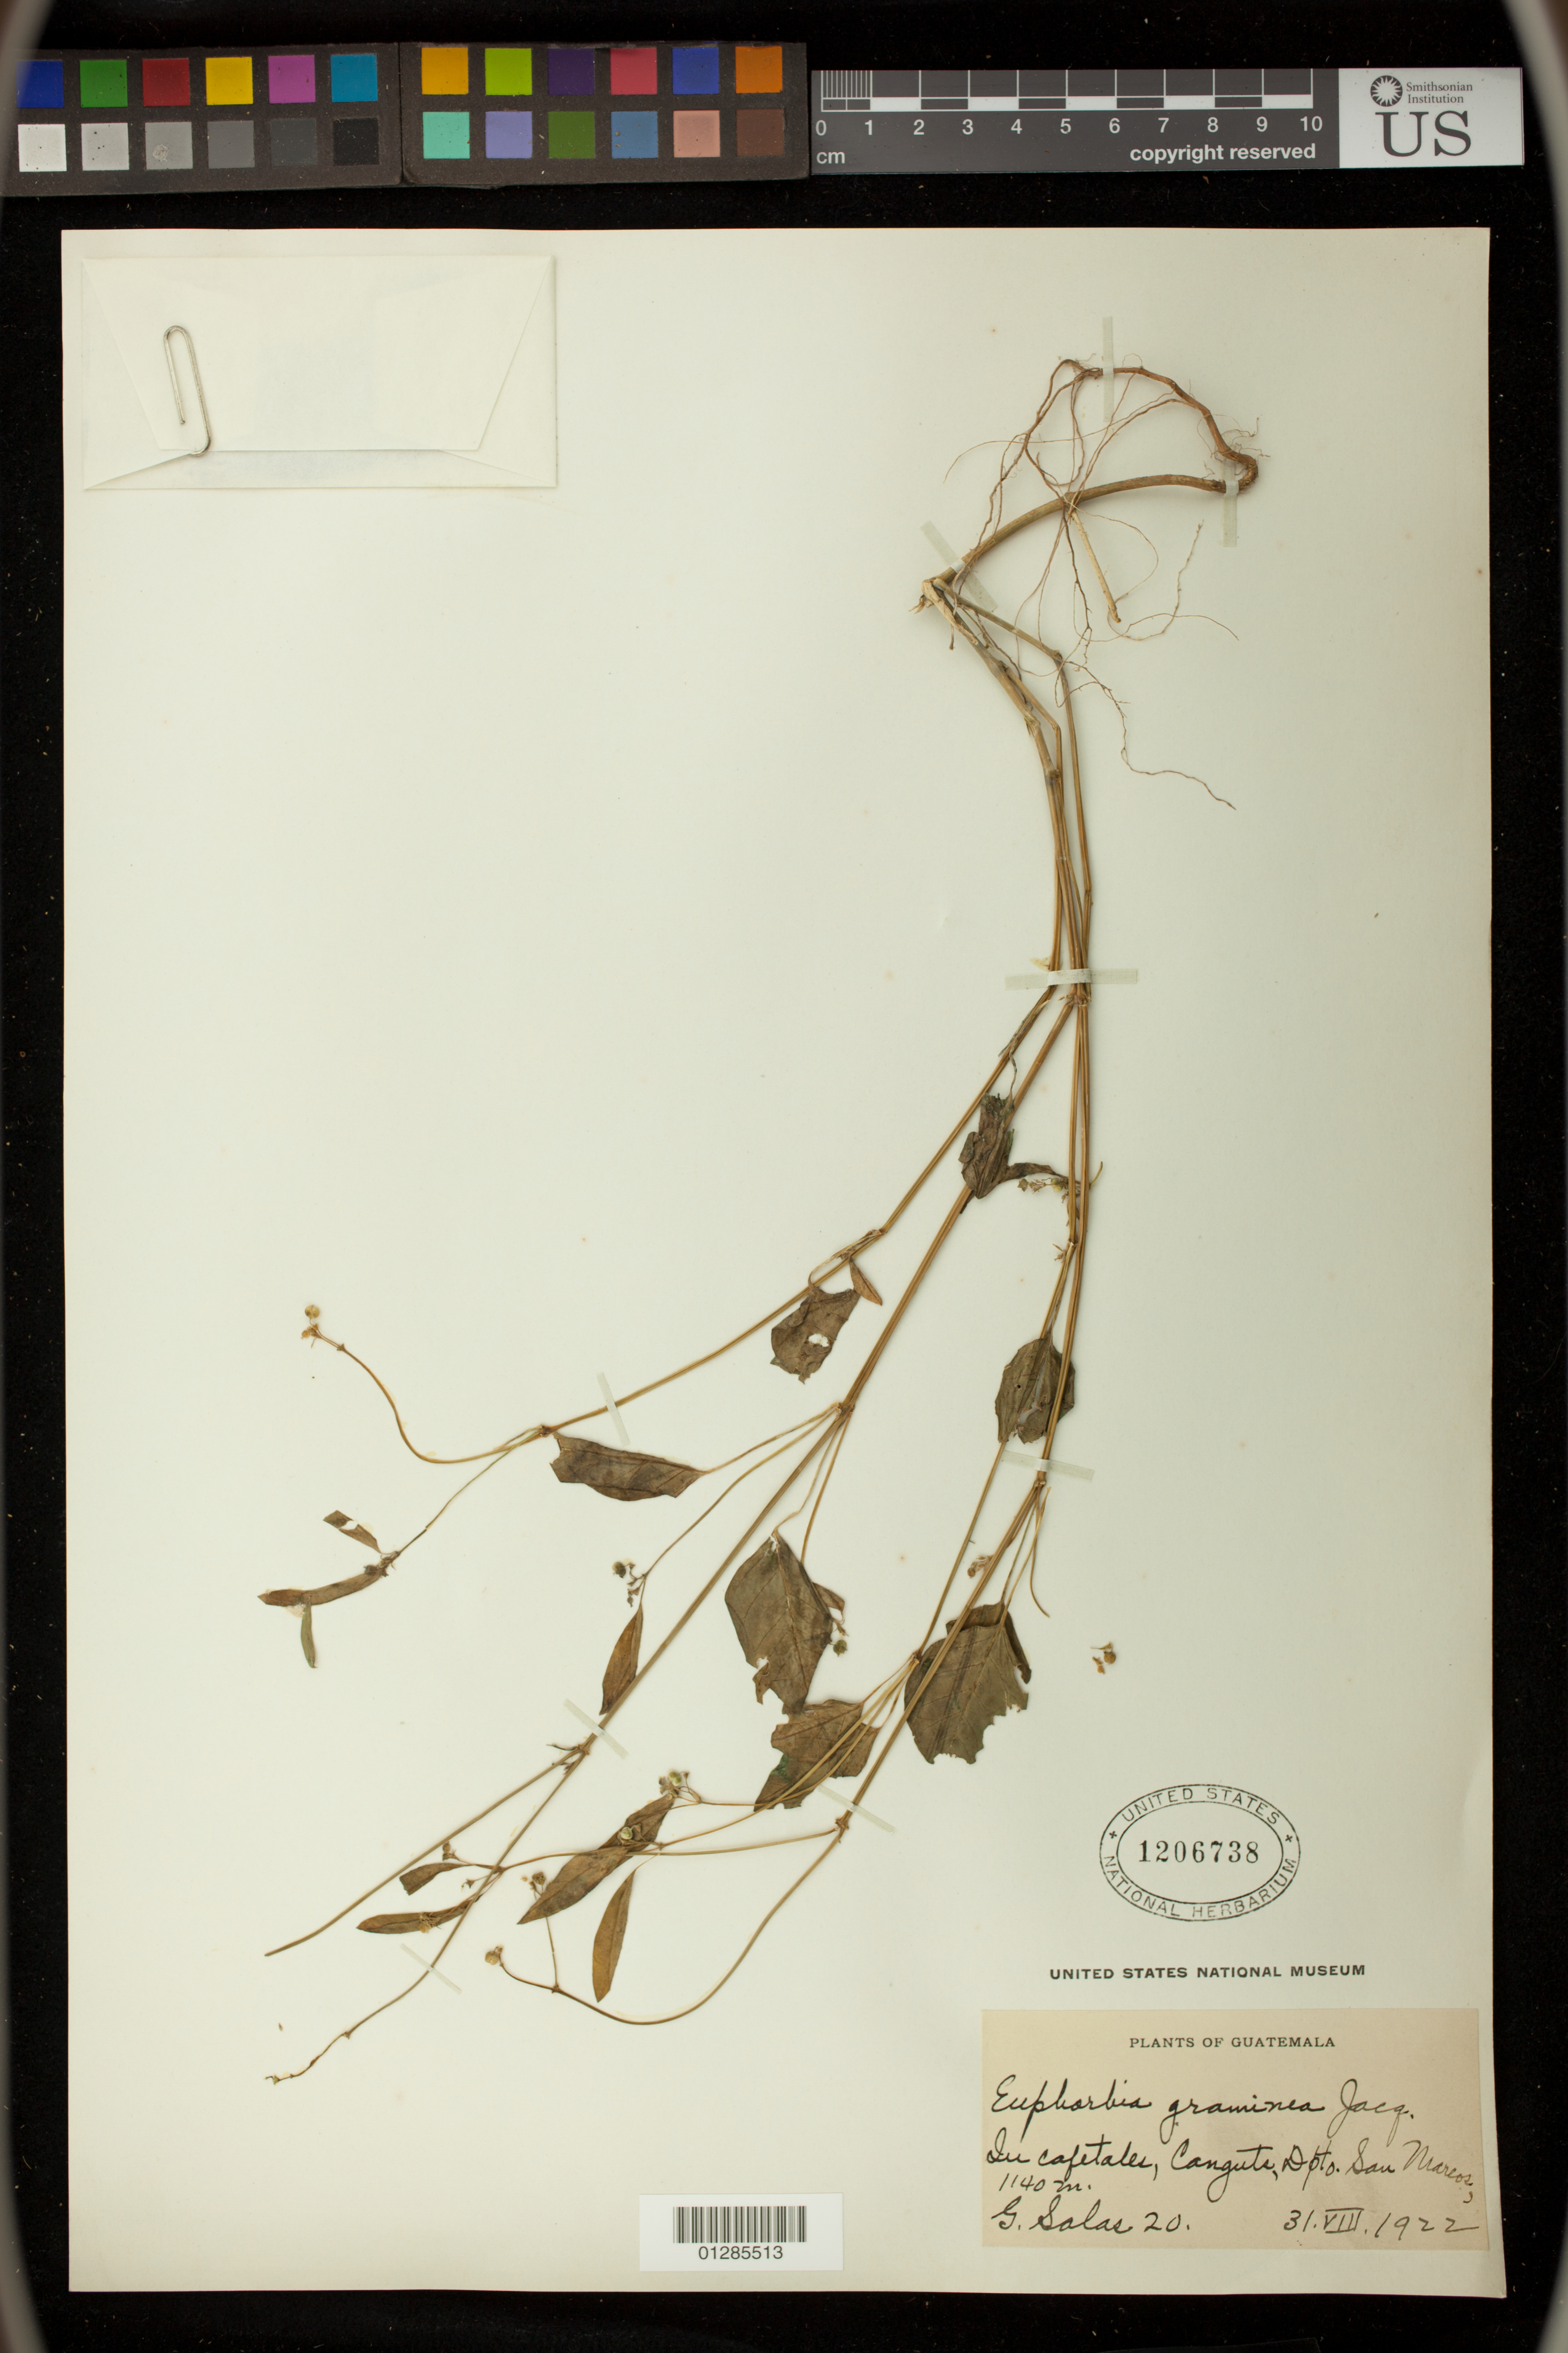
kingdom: Plantae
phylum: Tracheophyta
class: Magnoliopsida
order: Malpighiales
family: Euphorbiaceae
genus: Euphorbia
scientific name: Euphorbia graminea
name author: Jacq.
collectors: G. Salas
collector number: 20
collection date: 1922-08-31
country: Guatemala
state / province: Chiquimula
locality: In Cafetales, Canguts, Dpto. San Marcos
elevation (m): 1140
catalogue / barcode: US 1206738